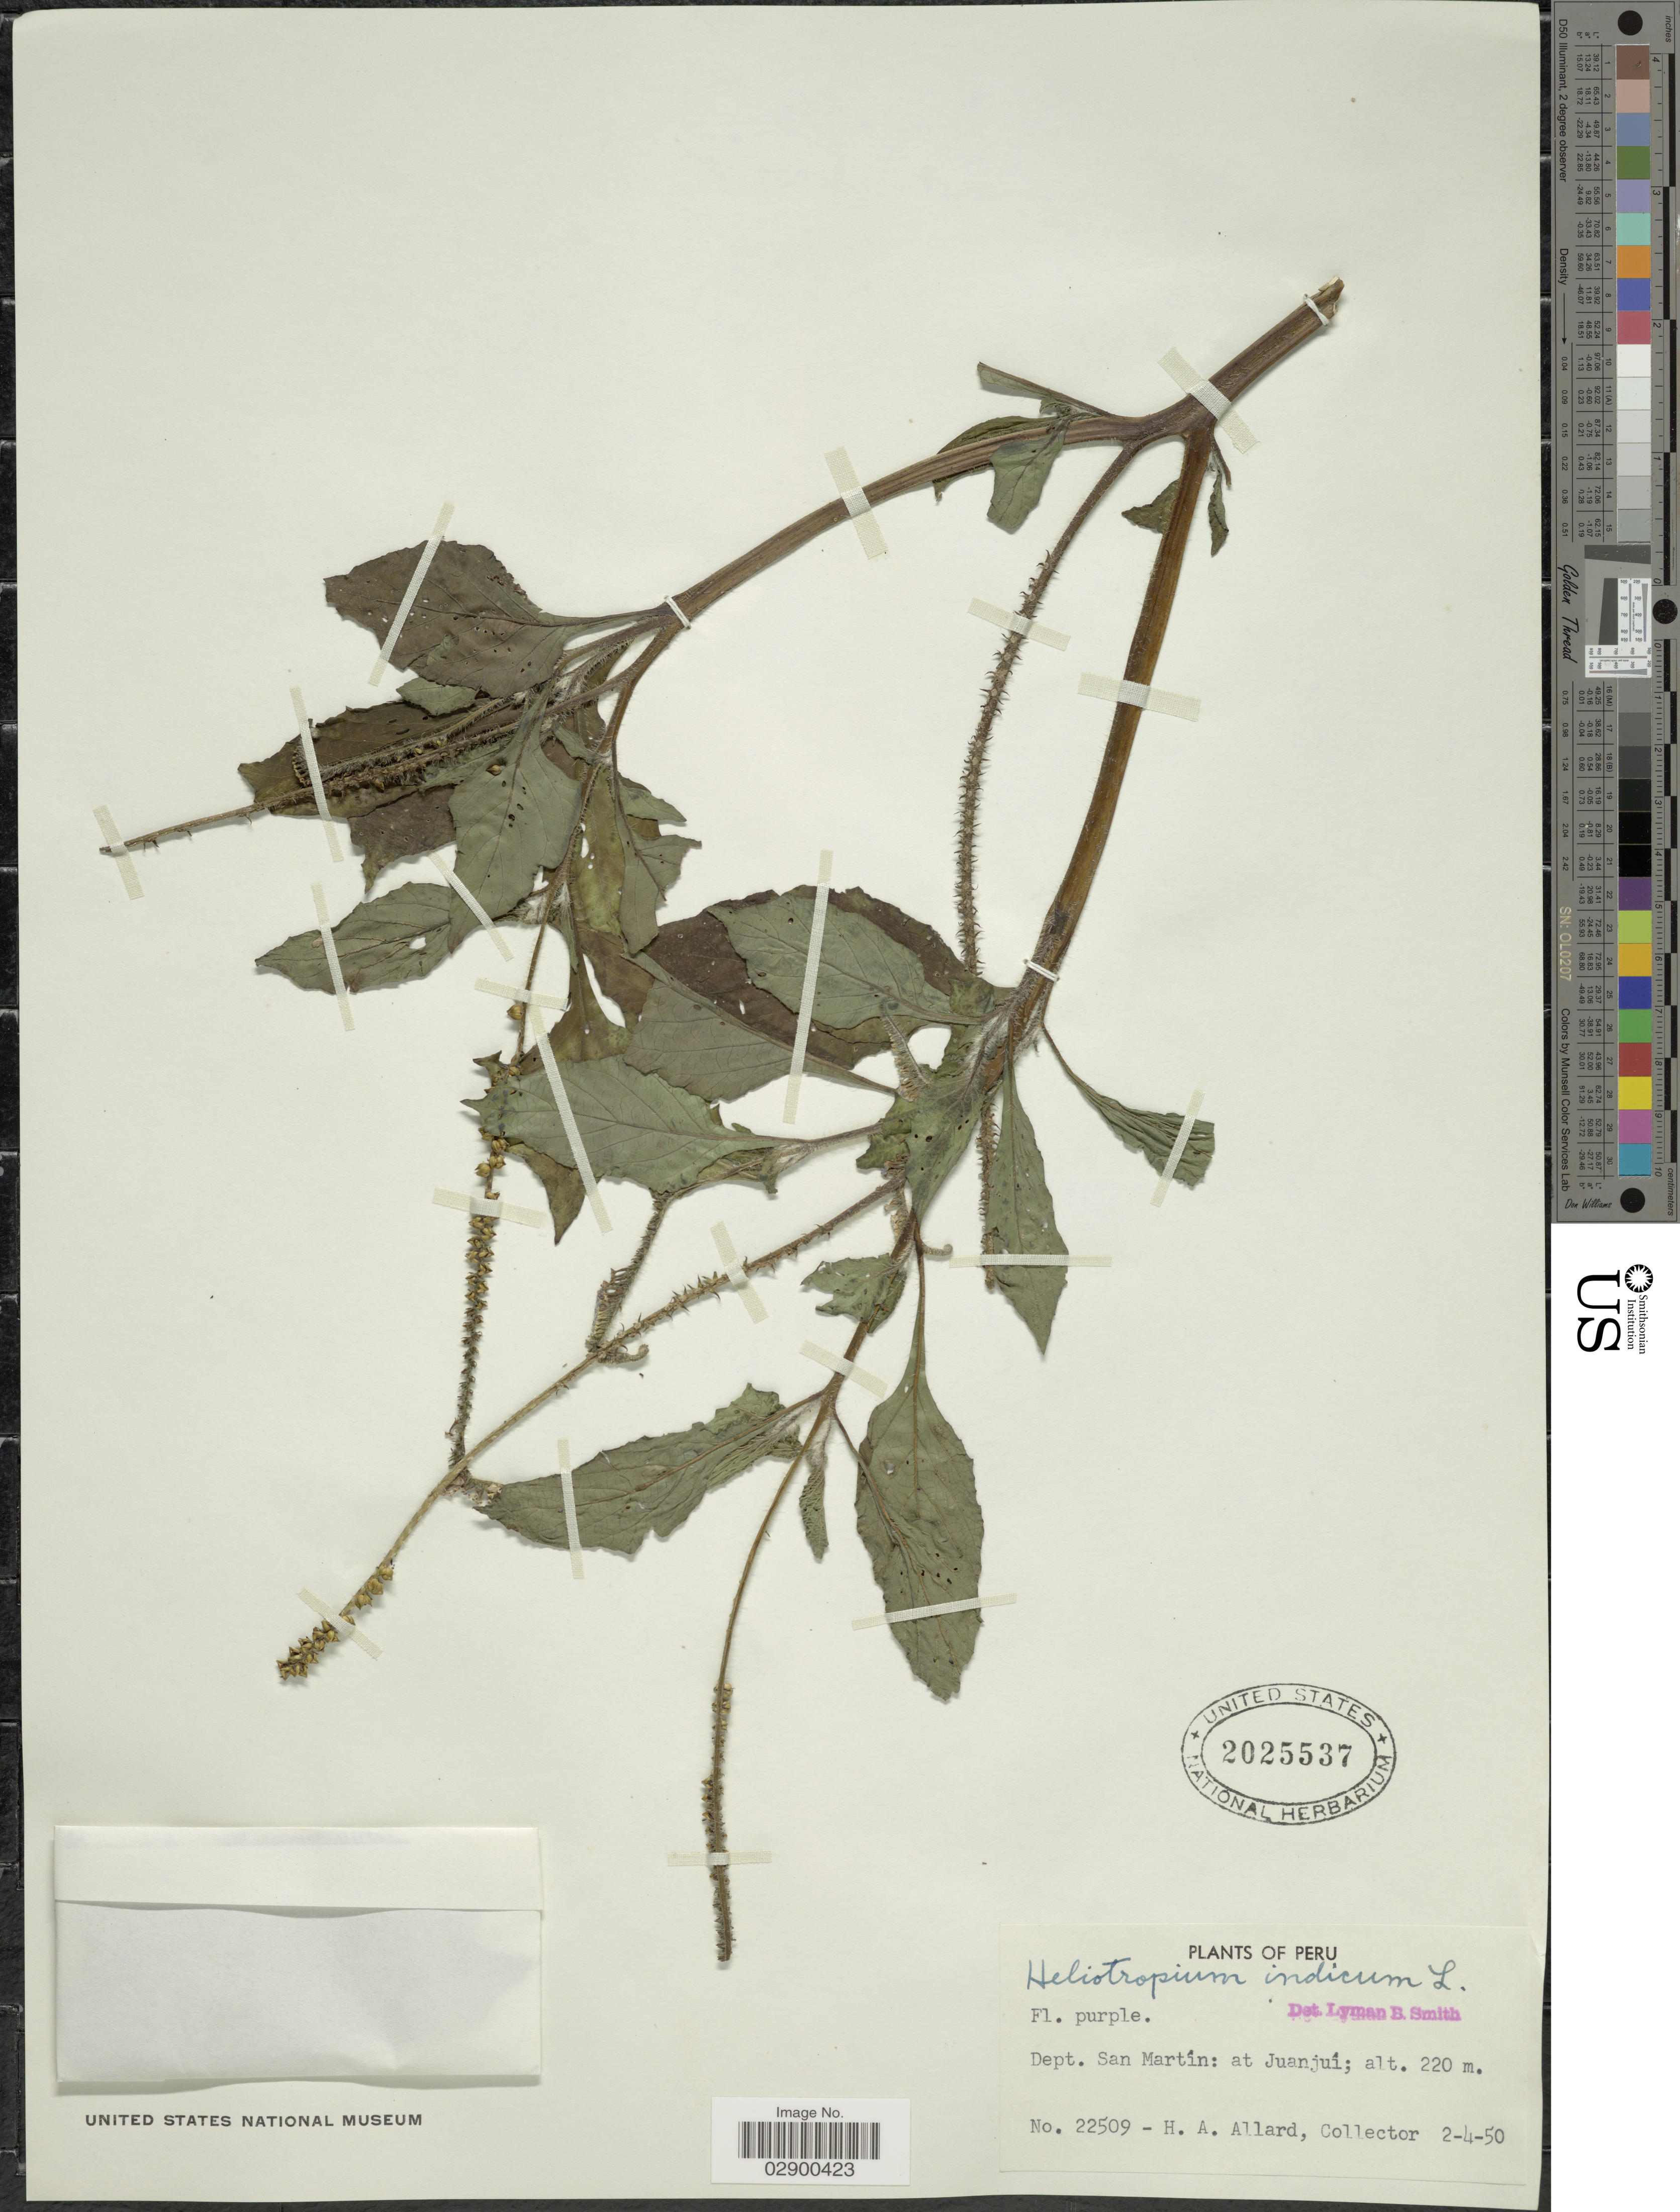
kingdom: Plantae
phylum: Tracheophyta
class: Magnoliopsida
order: Boraginales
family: Heliotropiaceae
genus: Heliotropium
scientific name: Heliotropium indicum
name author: L.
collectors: H. A. Allard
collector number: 22509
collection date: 1950-04-02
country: Peru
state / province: San Martín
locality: Dept. San Martín, at Juanjuí.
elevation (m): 220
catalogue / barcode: US 2025537